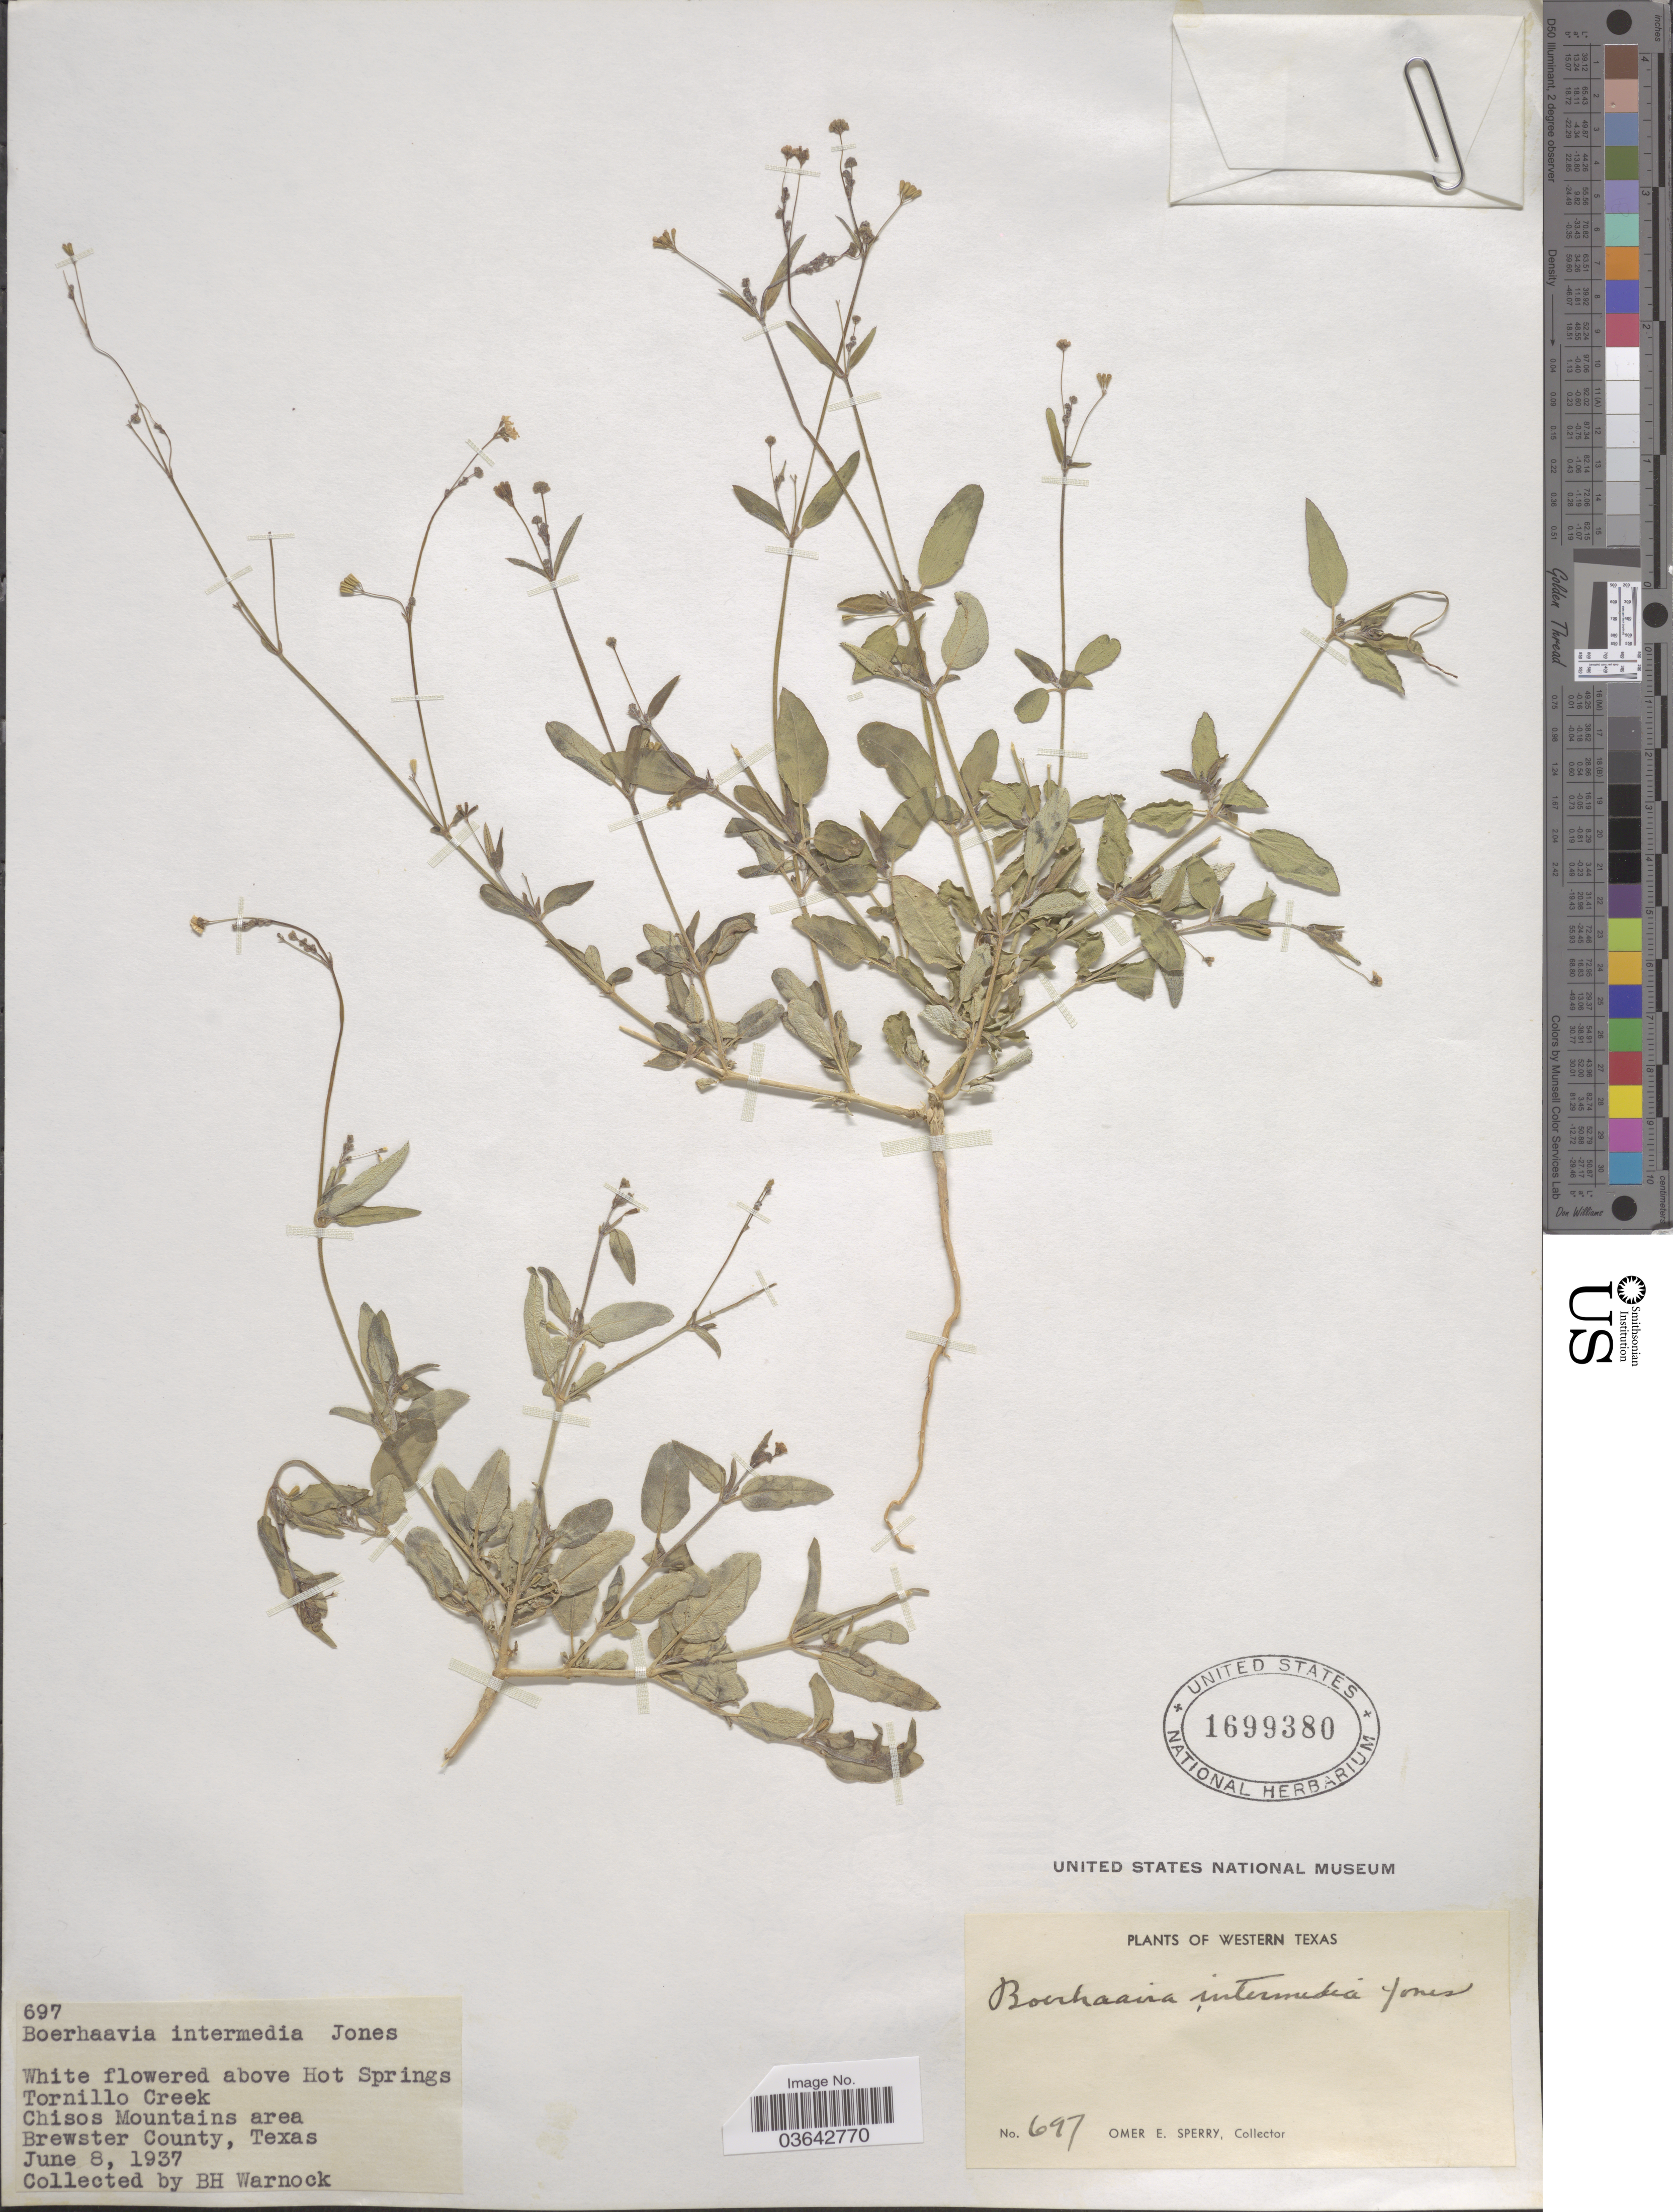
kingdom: Plantae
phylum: Tracheophyta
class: Magnoliopsida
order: Caryophyllales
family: Nyctaginaceae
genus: Boerhavia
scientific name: Boerhavia intermedia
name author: M.E. Jones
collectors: B. H. Warnock & O. E. Sperry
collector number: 697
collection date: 1937-06-08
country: United States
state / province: Texas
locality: Above Hot Springs. Tornillo Creek. Chisos Mountains area. Brewster County. Western Texas.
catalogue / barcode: US 1699380